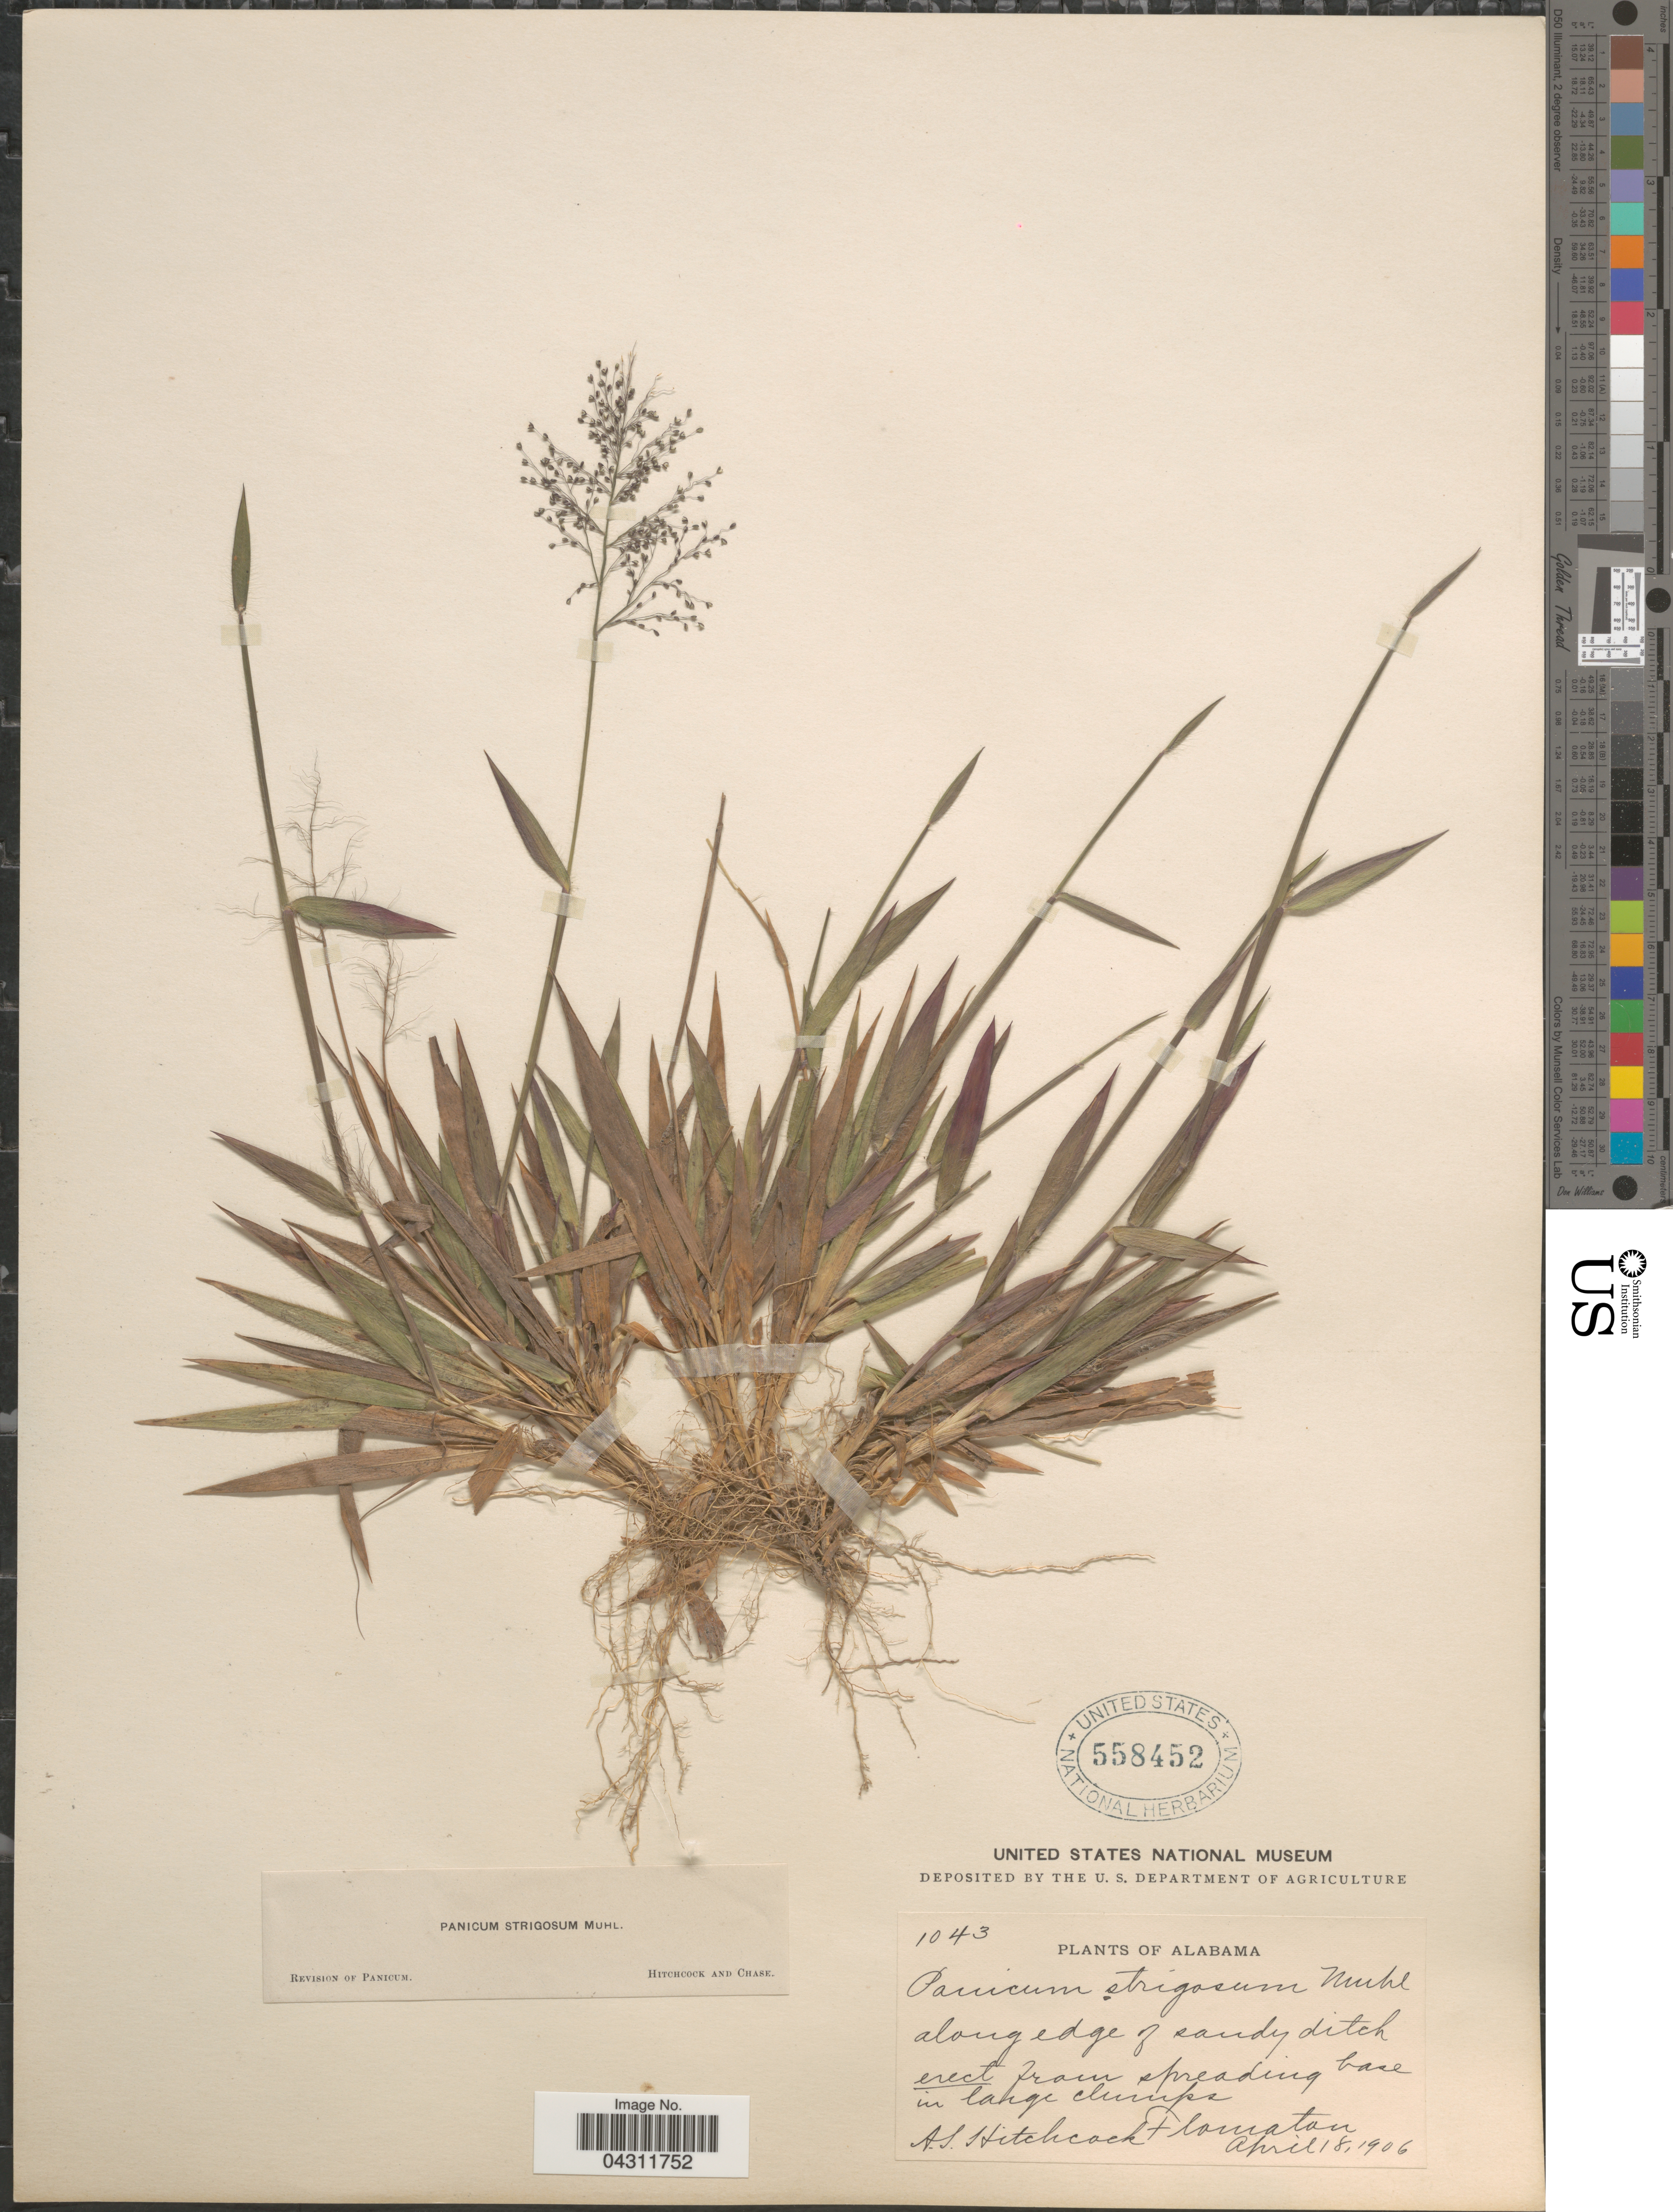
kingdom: Plantae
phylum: Tracheophyta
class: Liliopsida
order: Poales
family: Poaceae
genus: Dichanthelium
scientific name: Dichanthelium strigosum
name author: (Muhl. ex Elliott) Freckmann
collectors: A. S. Hitchcock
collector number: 1043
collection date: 1906-04-18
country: United States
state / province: Alabama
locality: Flomaton.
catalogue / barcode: US 558452